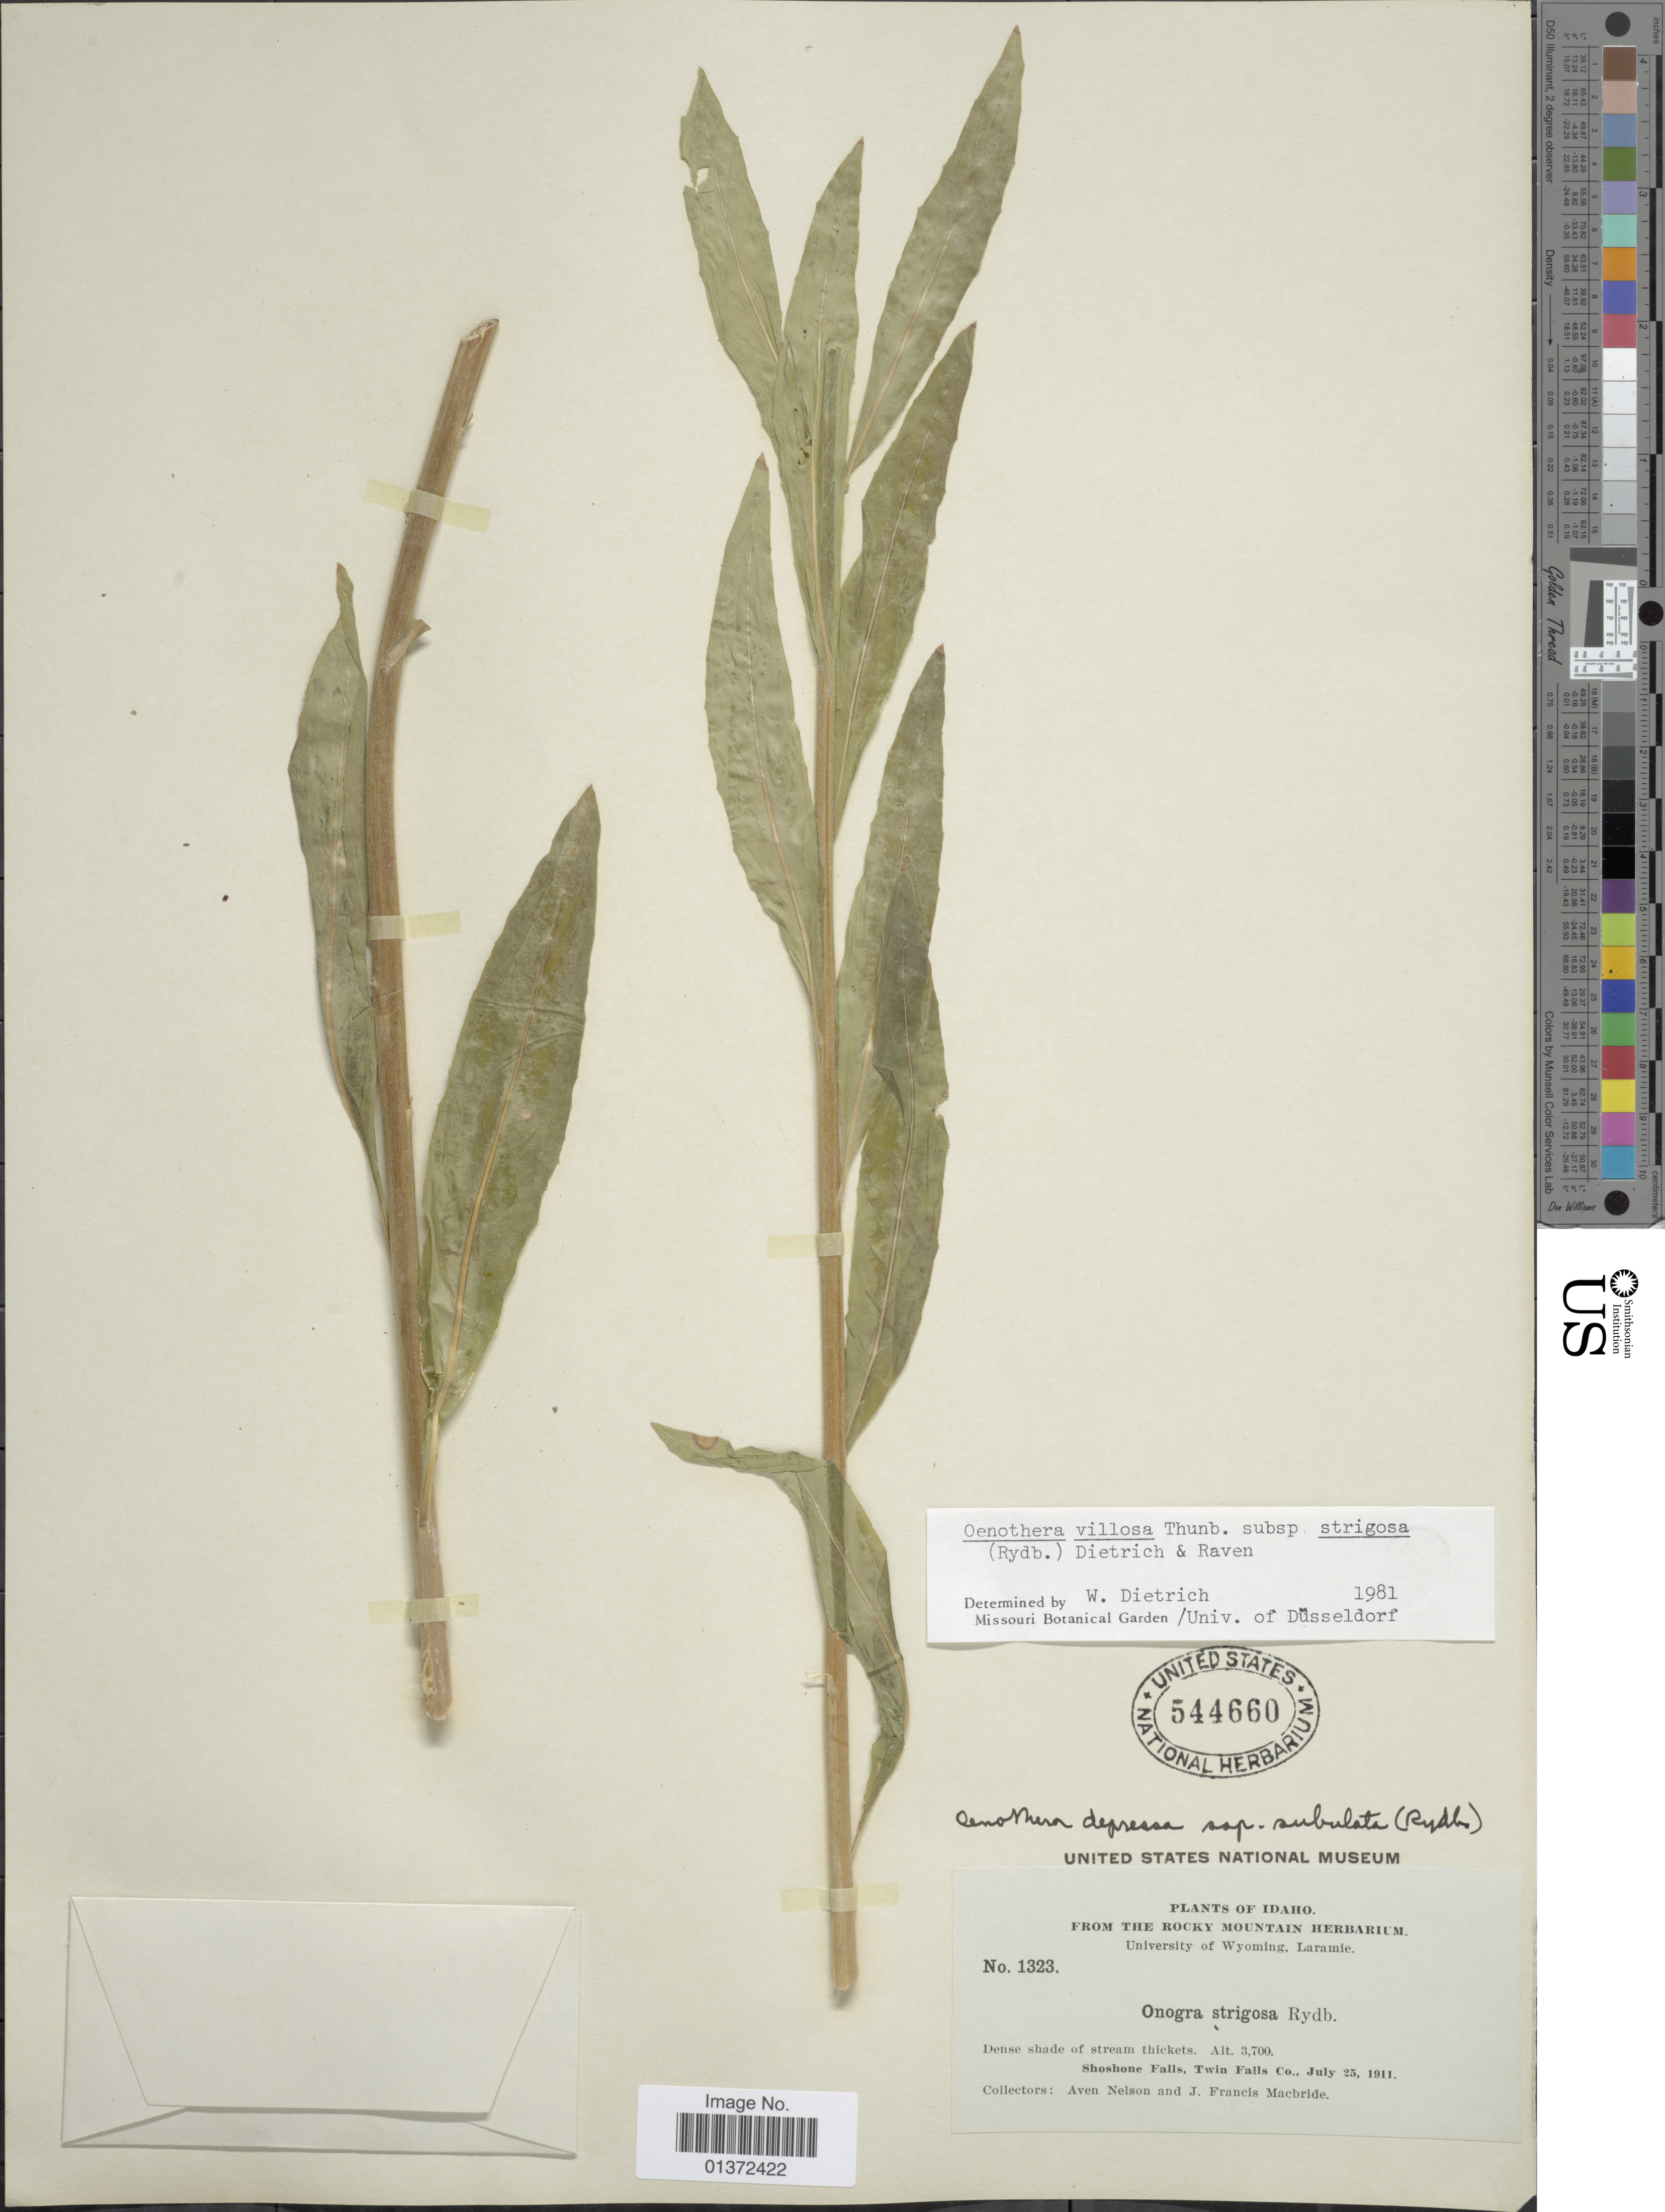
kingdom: Plantae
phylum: Tracheophyta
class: Magnoliopsida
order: Myrtales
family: Onagraceae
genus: Oenothera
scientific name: Oenothera villosa subsp. strigosa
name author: (Rydb.) W. Dietr. & P.H. Raven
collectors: A. Nelson & J. F. Macbride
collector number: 1323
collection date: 1911-07-25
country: United States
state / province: Idaho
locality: Shoshone Falls, Twin Falls Co.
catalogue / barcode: US 544660